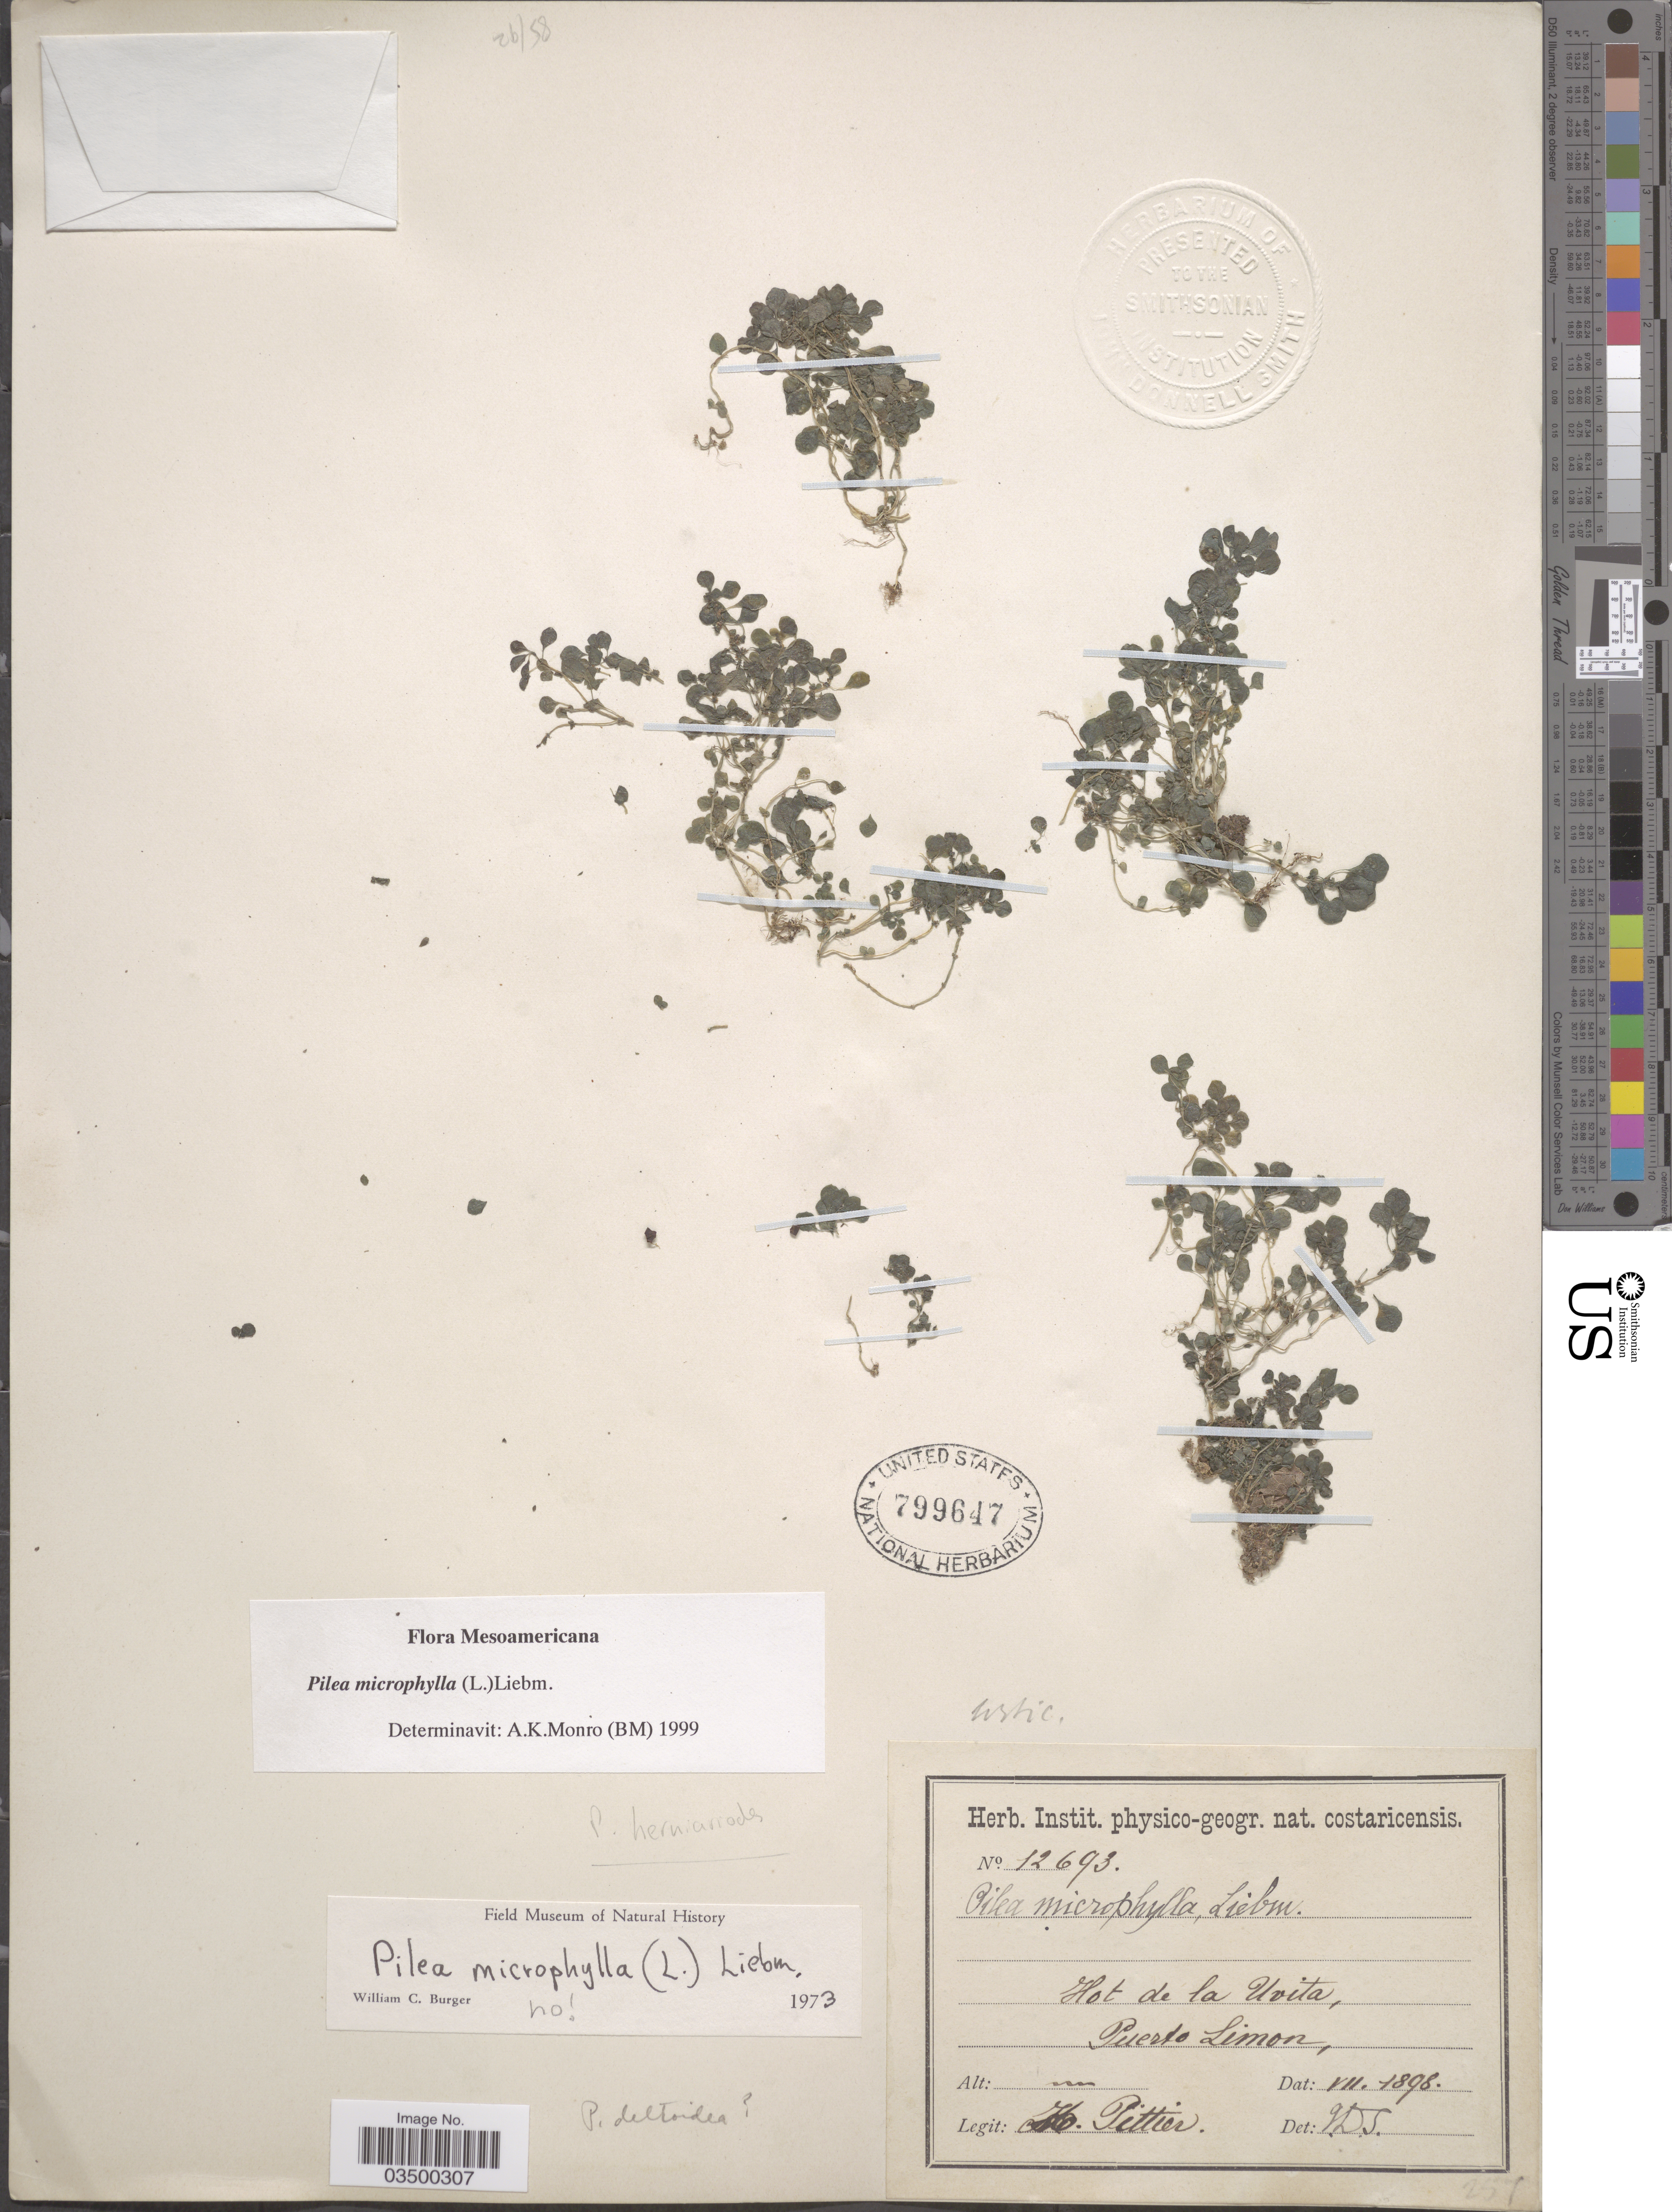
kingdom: Plantae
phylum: Tracheophyta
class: Magnoliopsida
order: Rosales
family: Urticaceae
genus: Pilea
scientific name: Pilea microphylla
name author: (L.) Liebm.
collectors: H. F. Pittier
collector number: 12693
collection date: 1898-07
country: Costa Rica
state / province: Limón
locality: Hot de la Uvita, Puerto Limon.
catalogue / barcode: US 799647